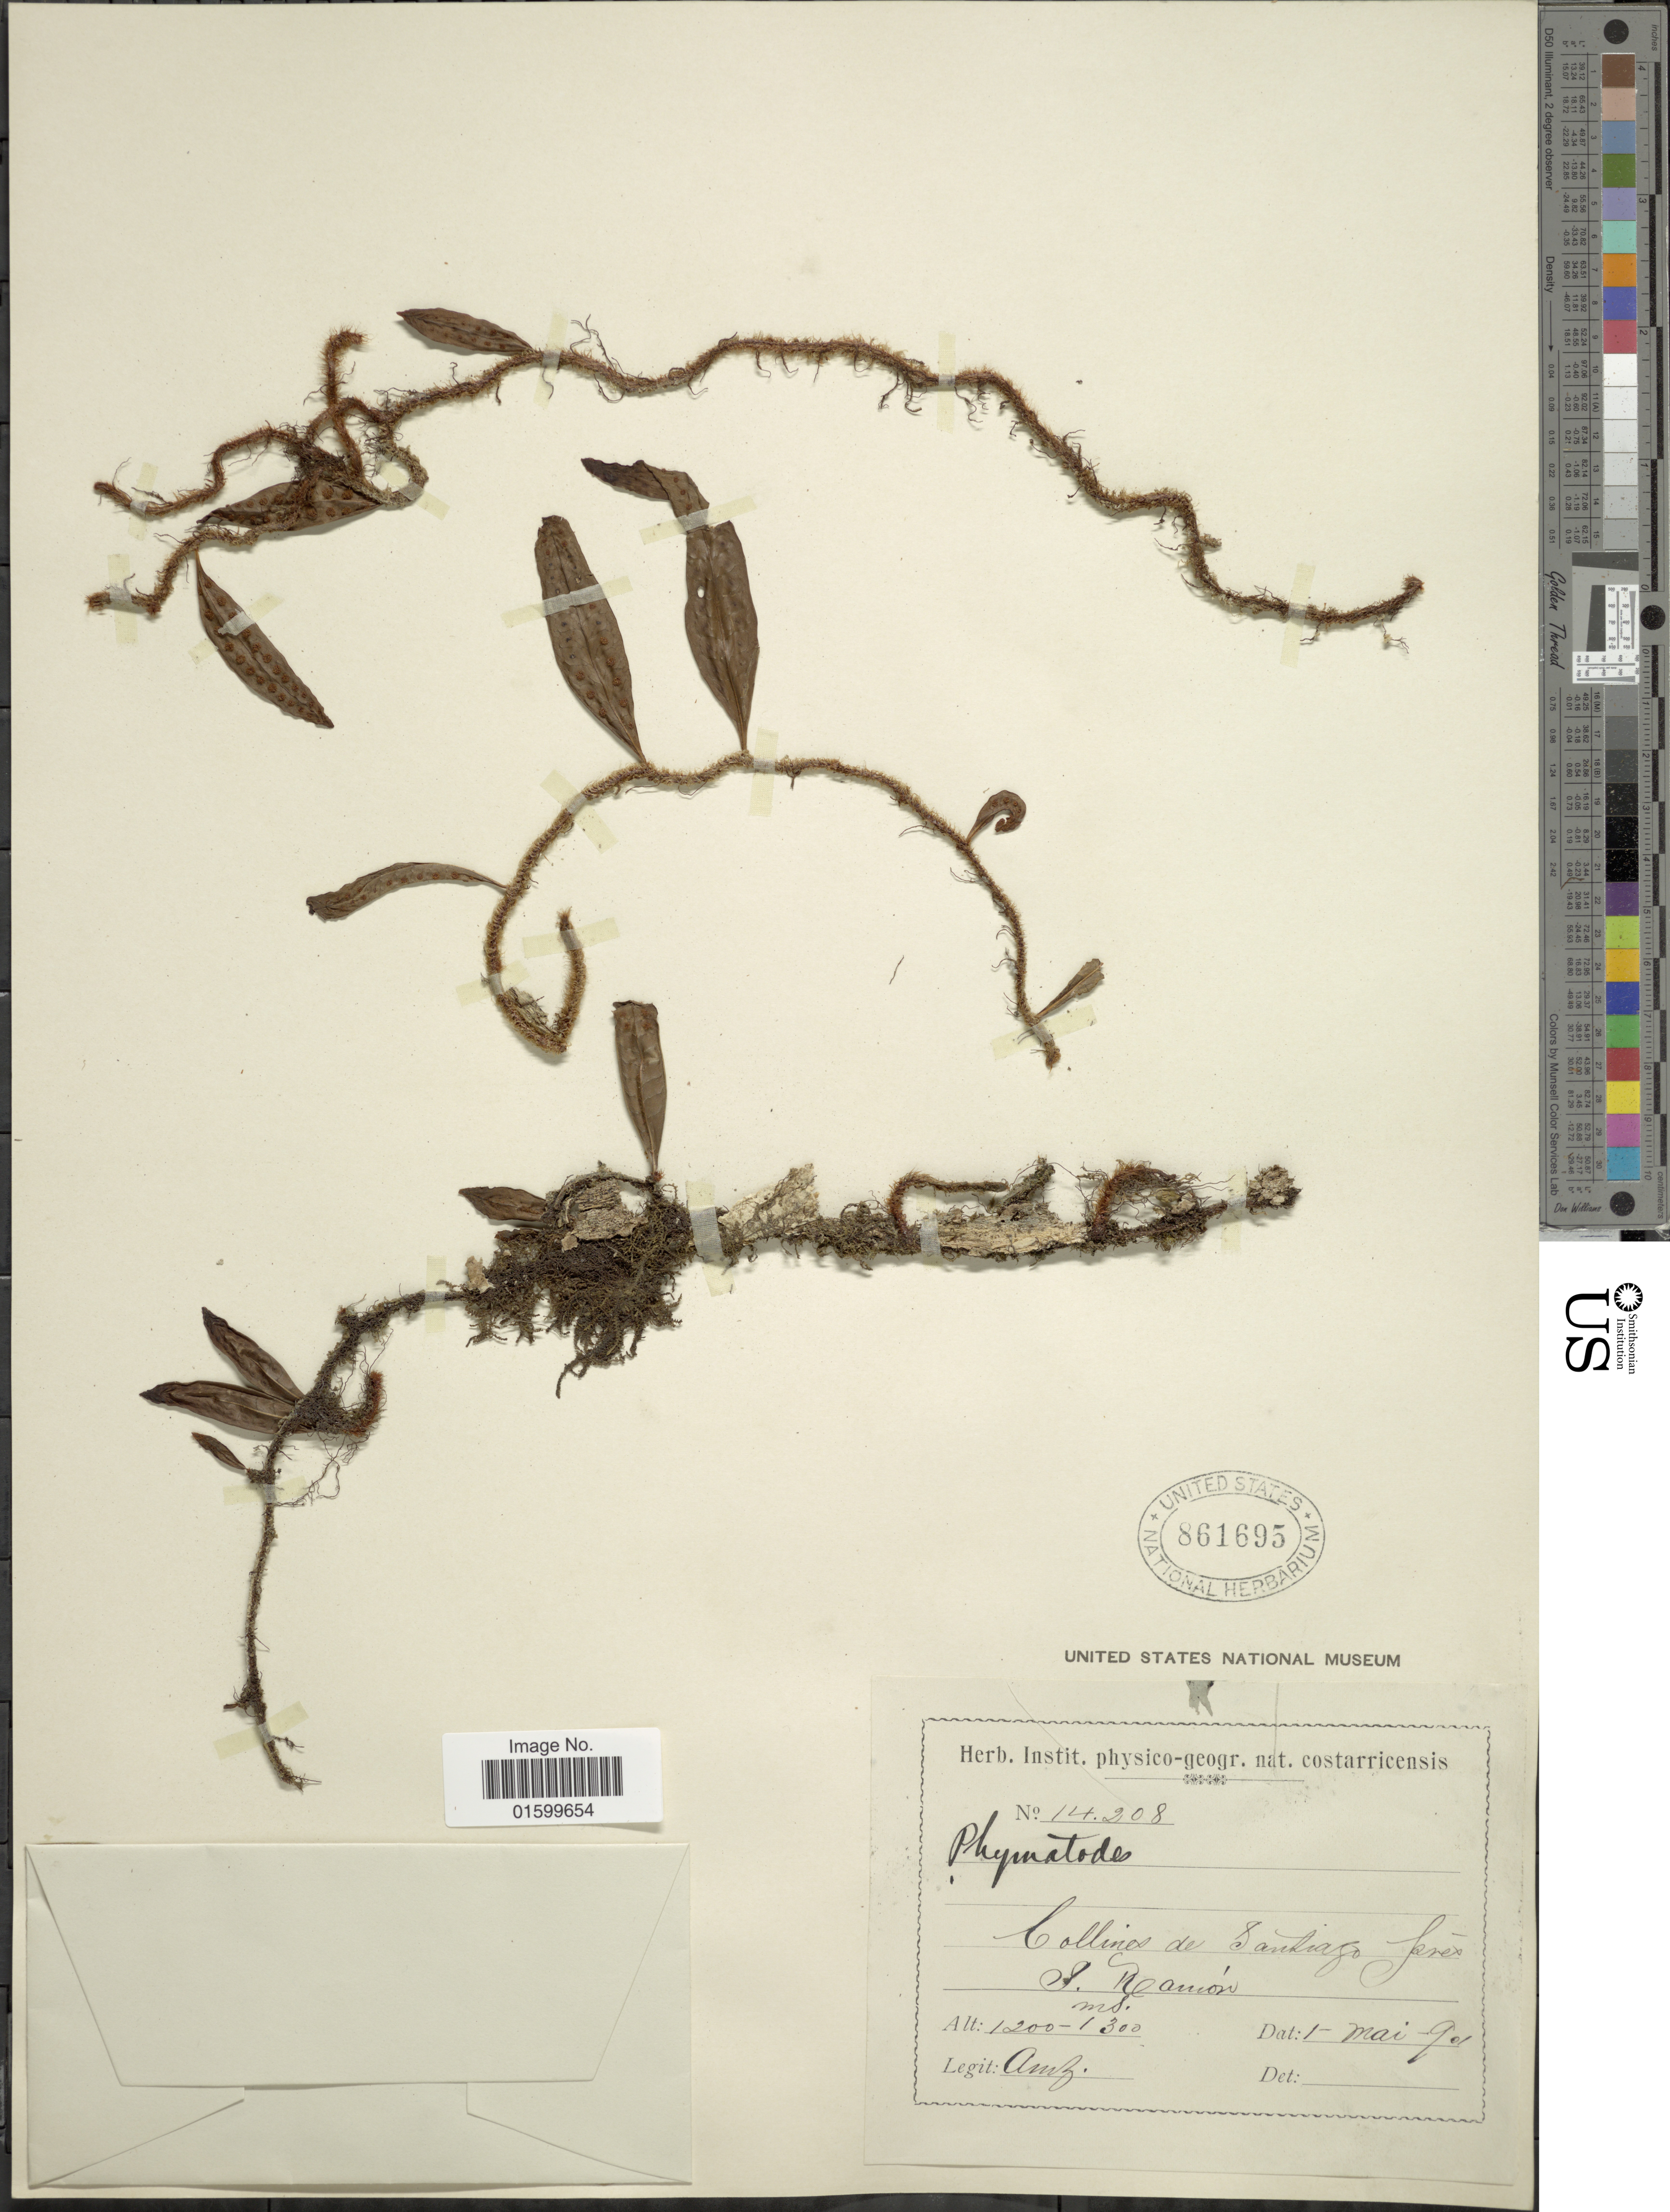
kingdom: Plantae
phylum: Tracheophyta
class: Polypodiopsida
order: Polypodiales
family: Polypodiaceae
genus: Microgramma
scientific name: Microgramma lycopodioides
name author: (L.) Copel.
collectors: A. Brenes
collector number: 14208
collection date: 1901-05-01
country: Costa Rica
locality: Collines de Santiago Joses, pres S. Ramon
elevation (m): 1200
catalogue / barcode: US 861695